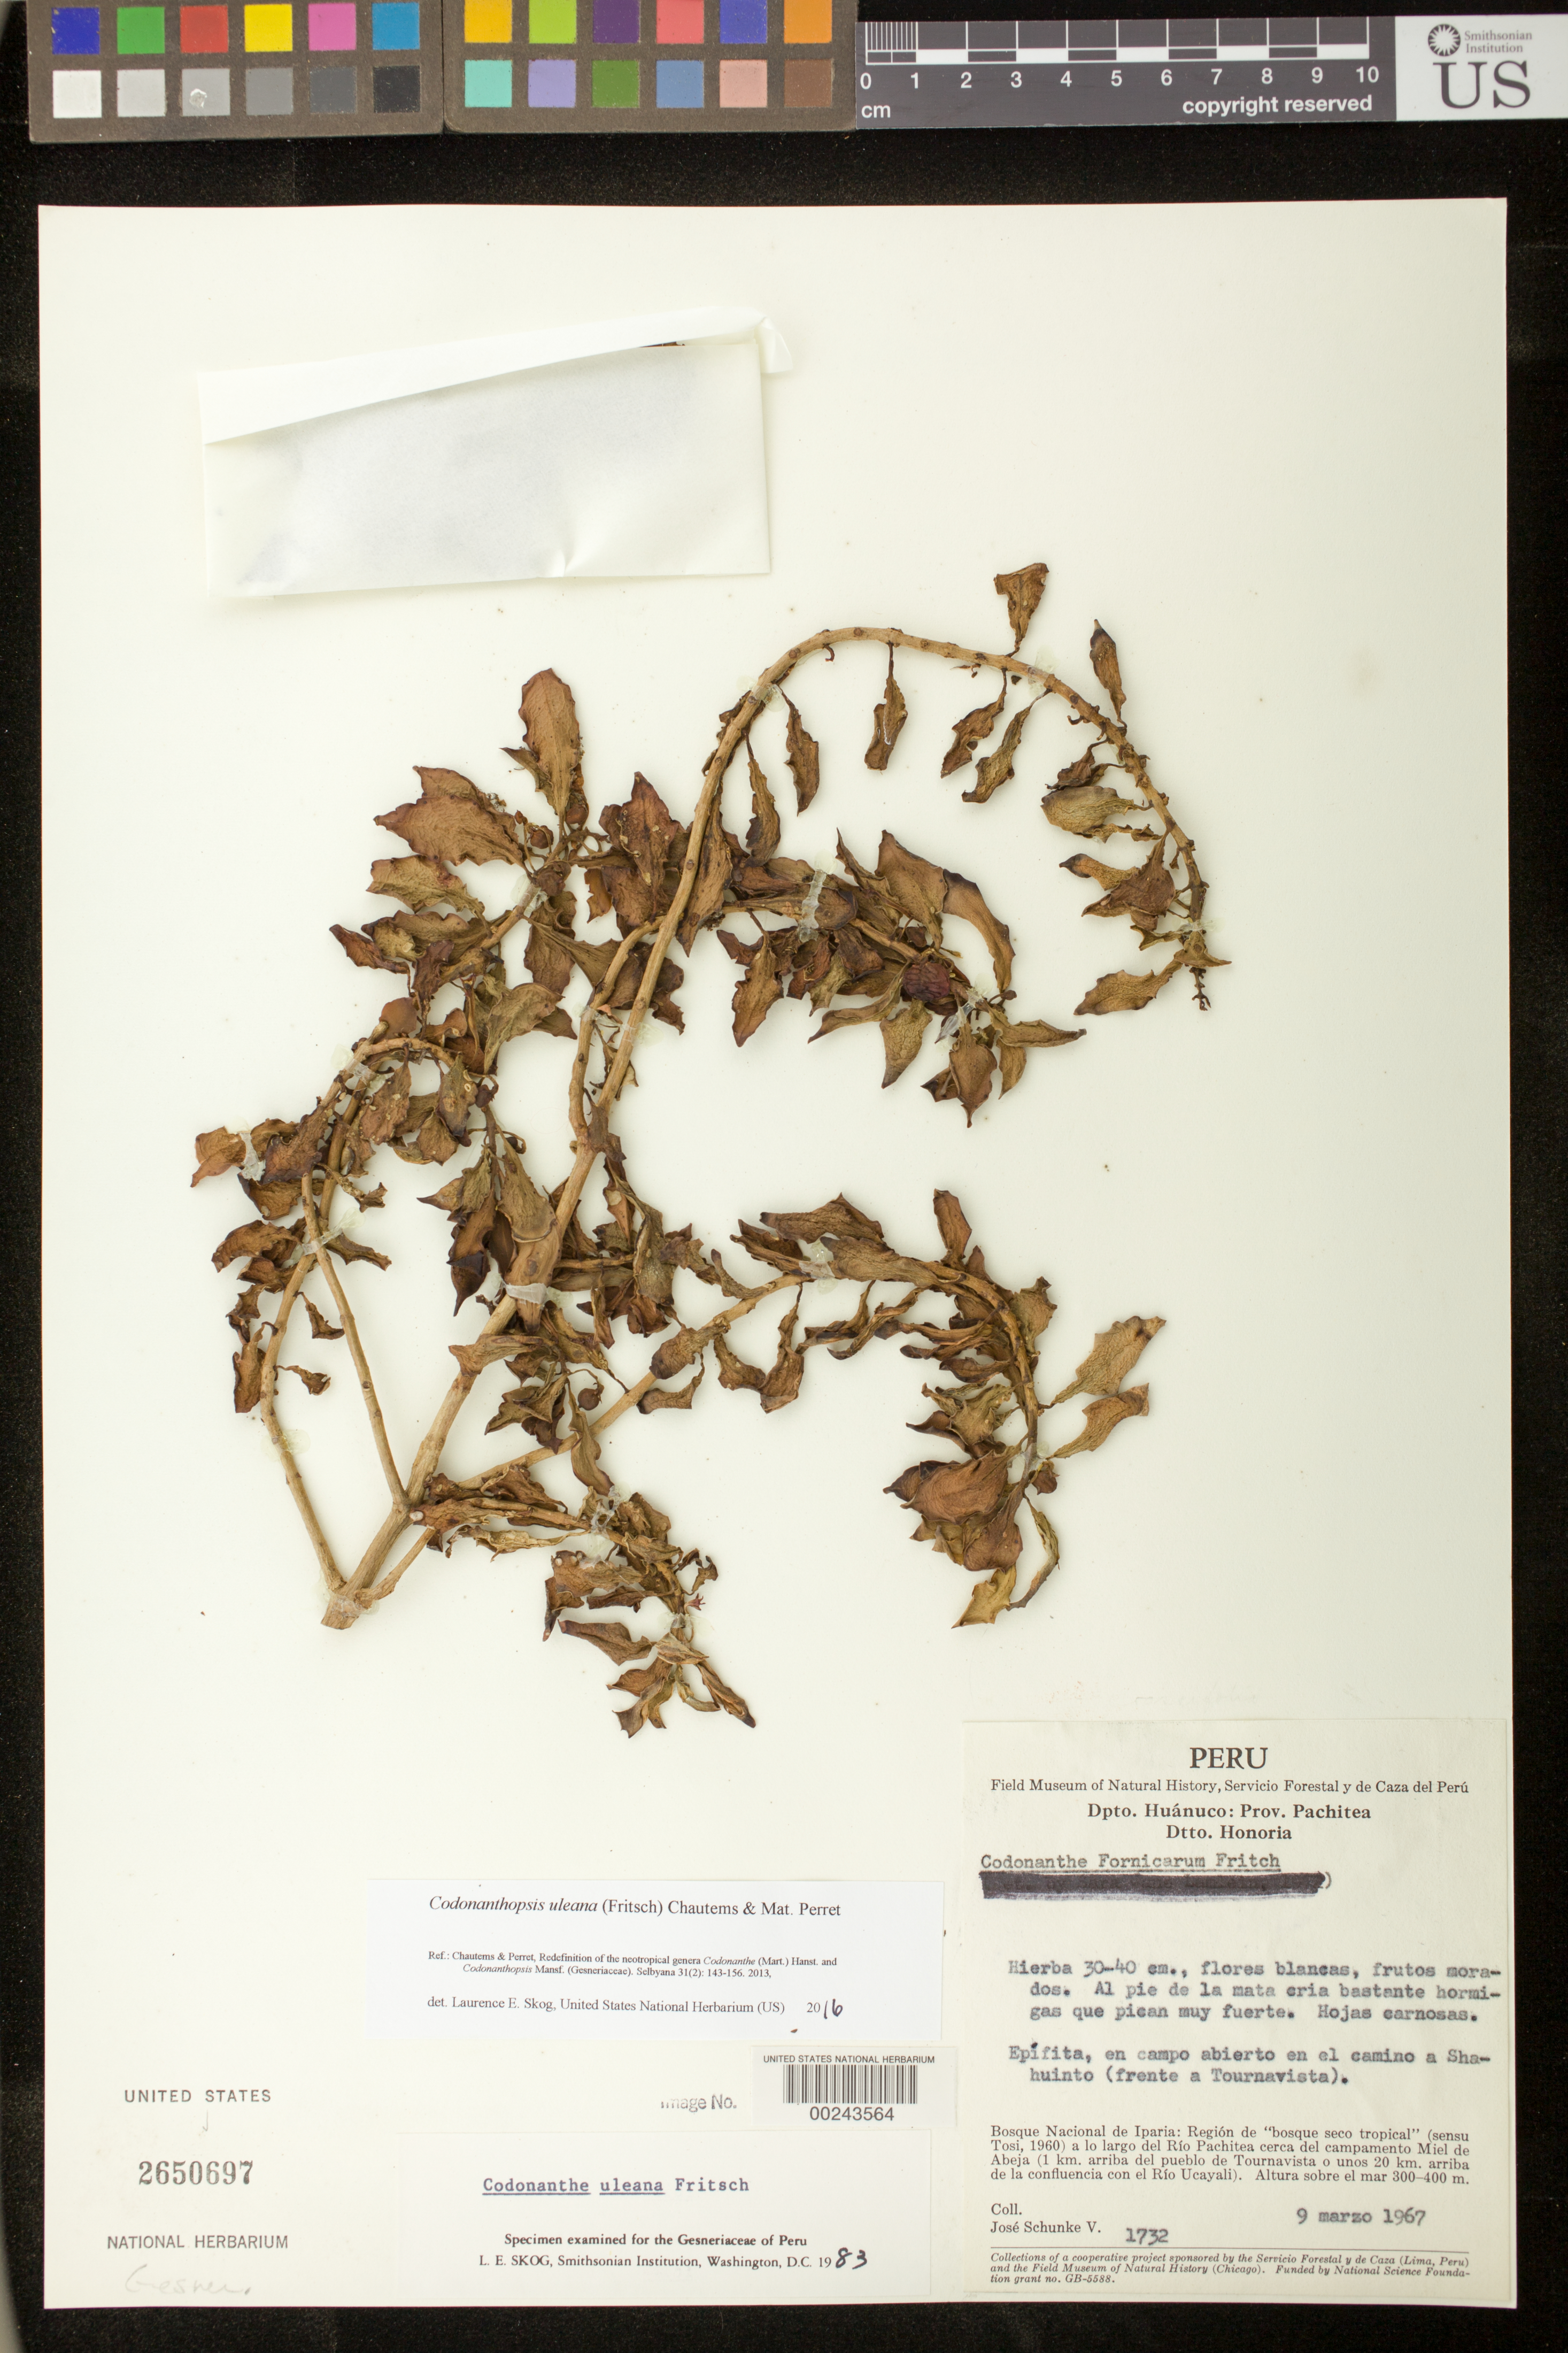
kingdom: Plantae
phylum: Tracheophyta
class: Magnoliopsida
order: Lamiales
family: Gesneriaceae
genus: Codonanthopsis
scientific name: Codonanthopsis uleana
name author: (Fritsch) Chautems & Mat.Perret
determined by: Skog, Laurence E.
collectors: J. Schunke Vigo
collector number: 1732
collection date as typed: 09 Mar 1967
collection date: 1967-03-09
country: Peru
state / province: Huánuco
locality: Prov. Pachitea, Dtto. Honoria; Bosque Nacional de Iparia ...In open camp by the road to Shahuinto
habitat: Region de "bosque seco tropical"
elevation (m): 300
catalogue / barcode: US 2650697